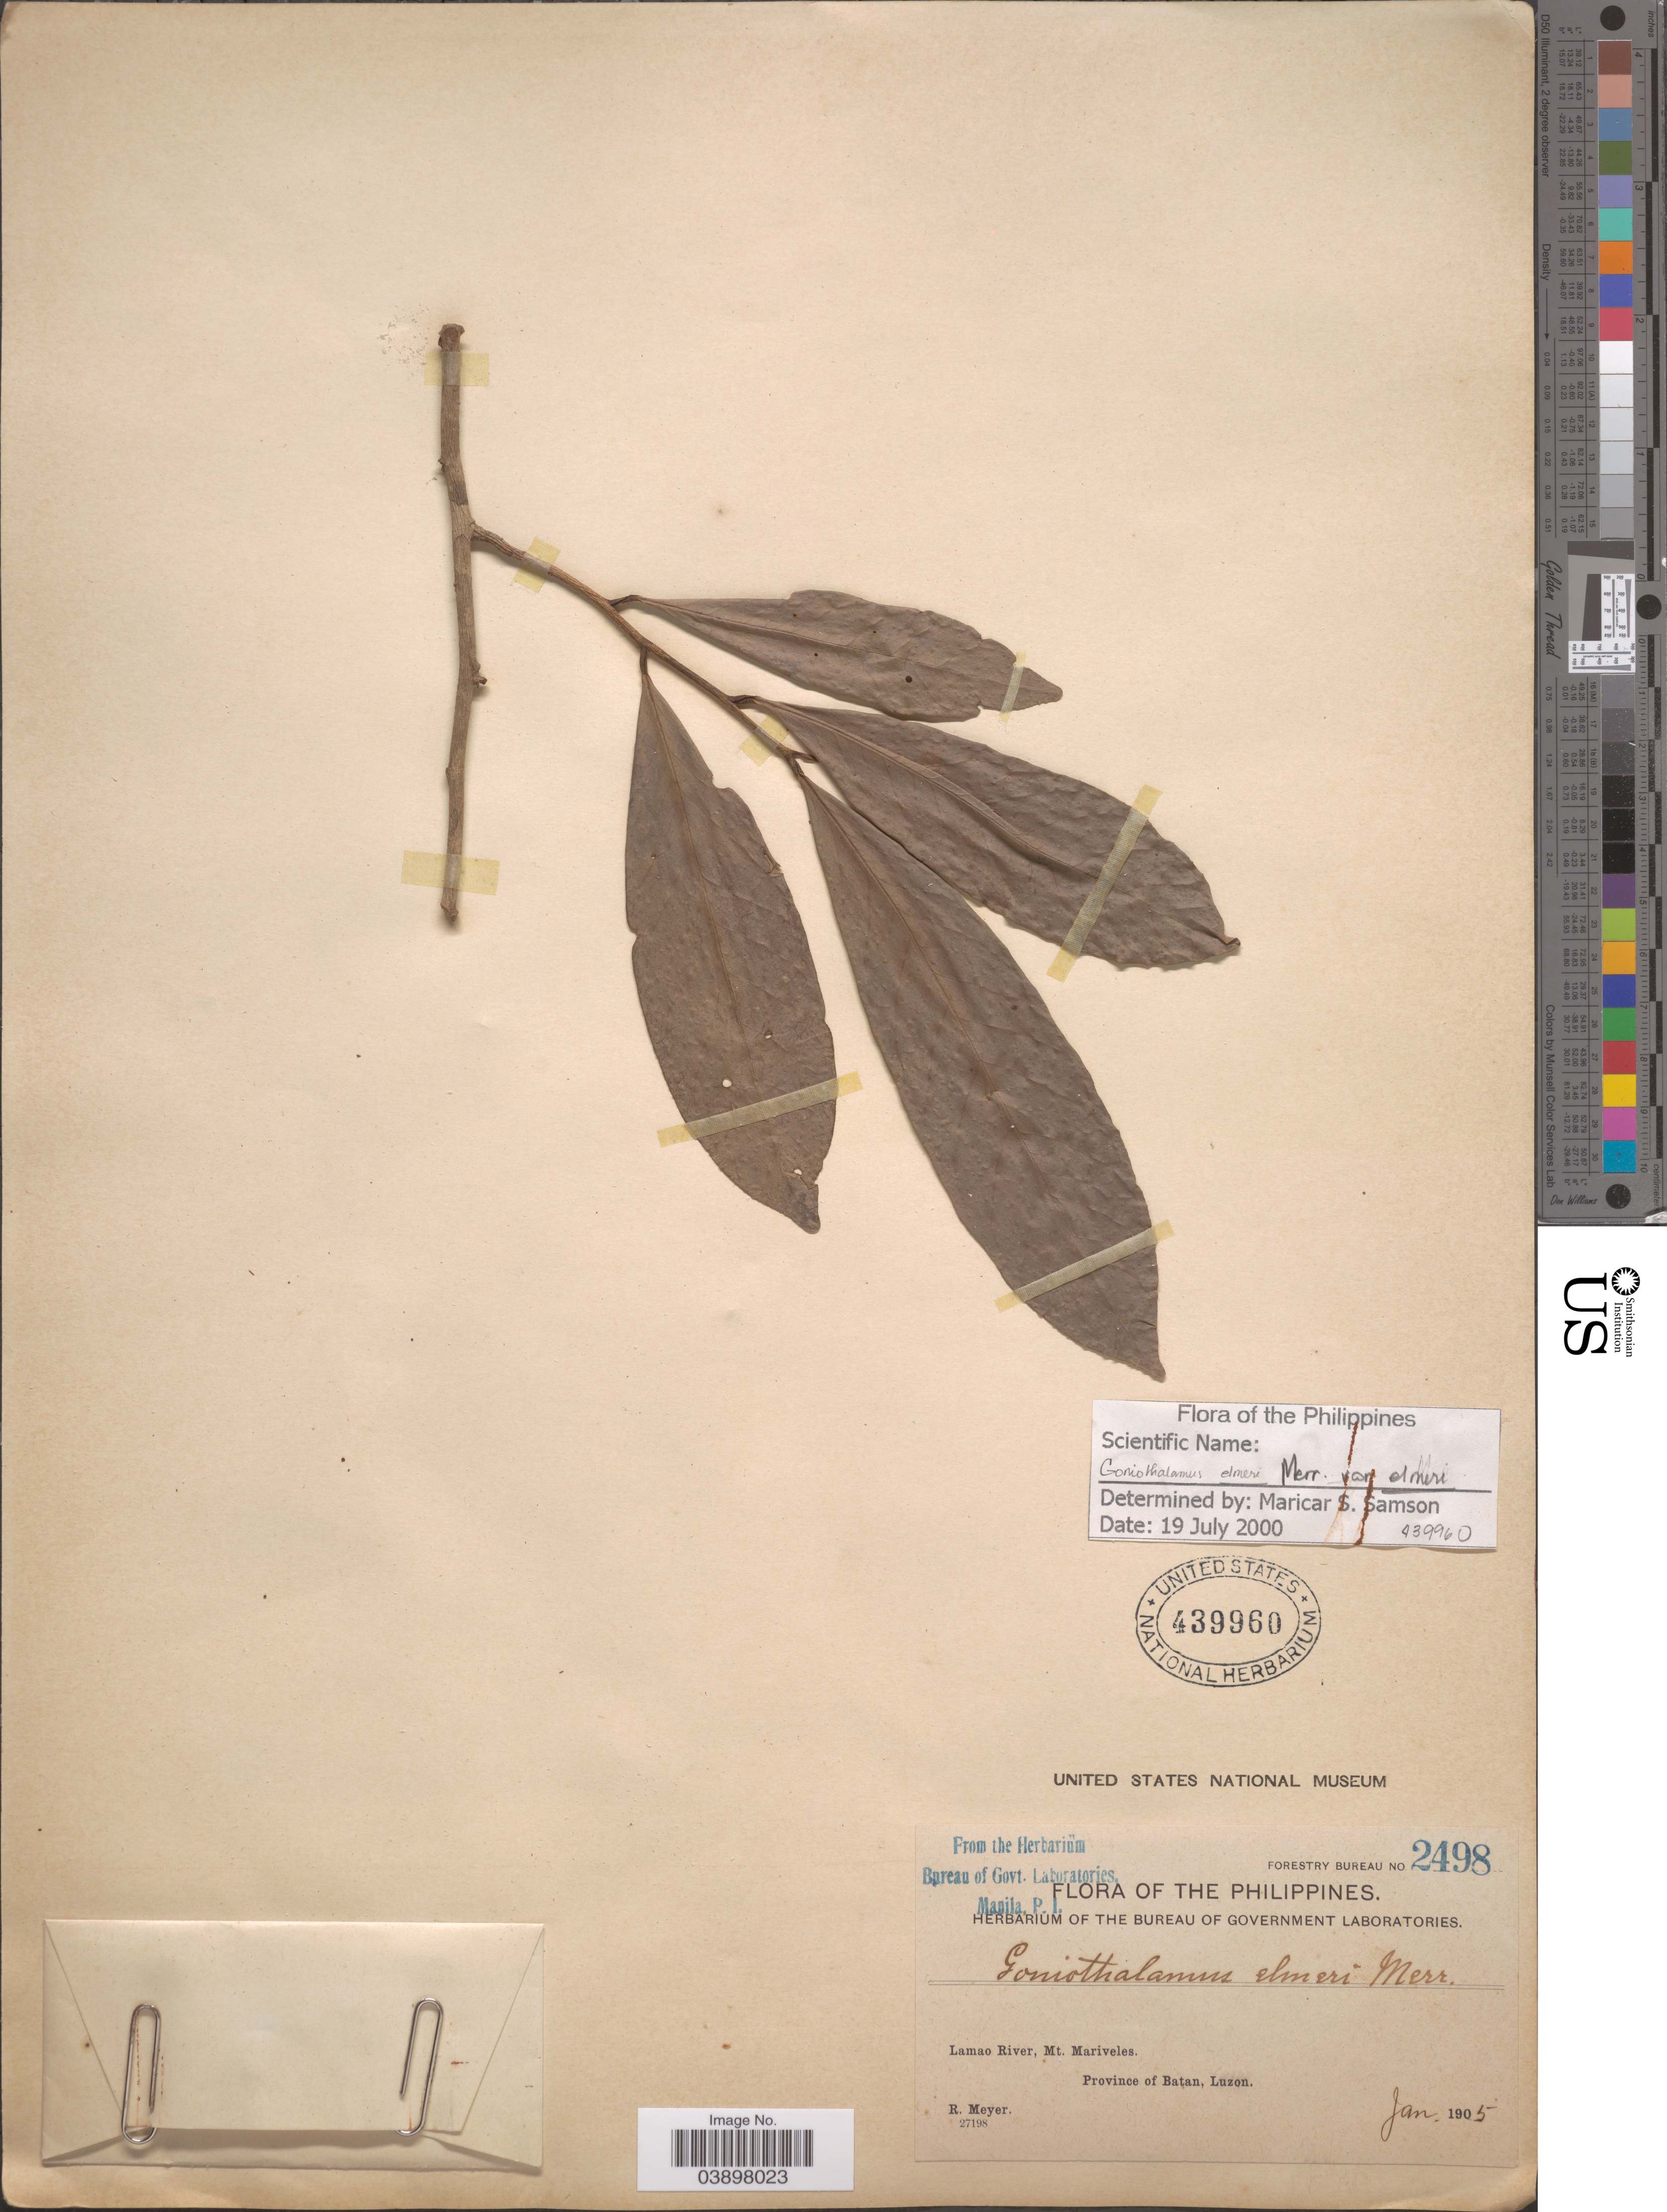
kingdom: Plantae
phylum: Tracheophyta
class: Magnoliopsida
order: Magnoliales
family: Annonaceae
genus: Goniothalamus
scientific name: Goniothalamus elmeri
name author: Merr.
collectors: R. Meyer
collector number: Forestry Bureau 2498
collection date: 1905-01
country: Philippines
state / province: Cagayan Valley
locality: Lamao River, Mt. Mariveles. Province of Batan, Luzon.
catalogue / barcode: US 439960